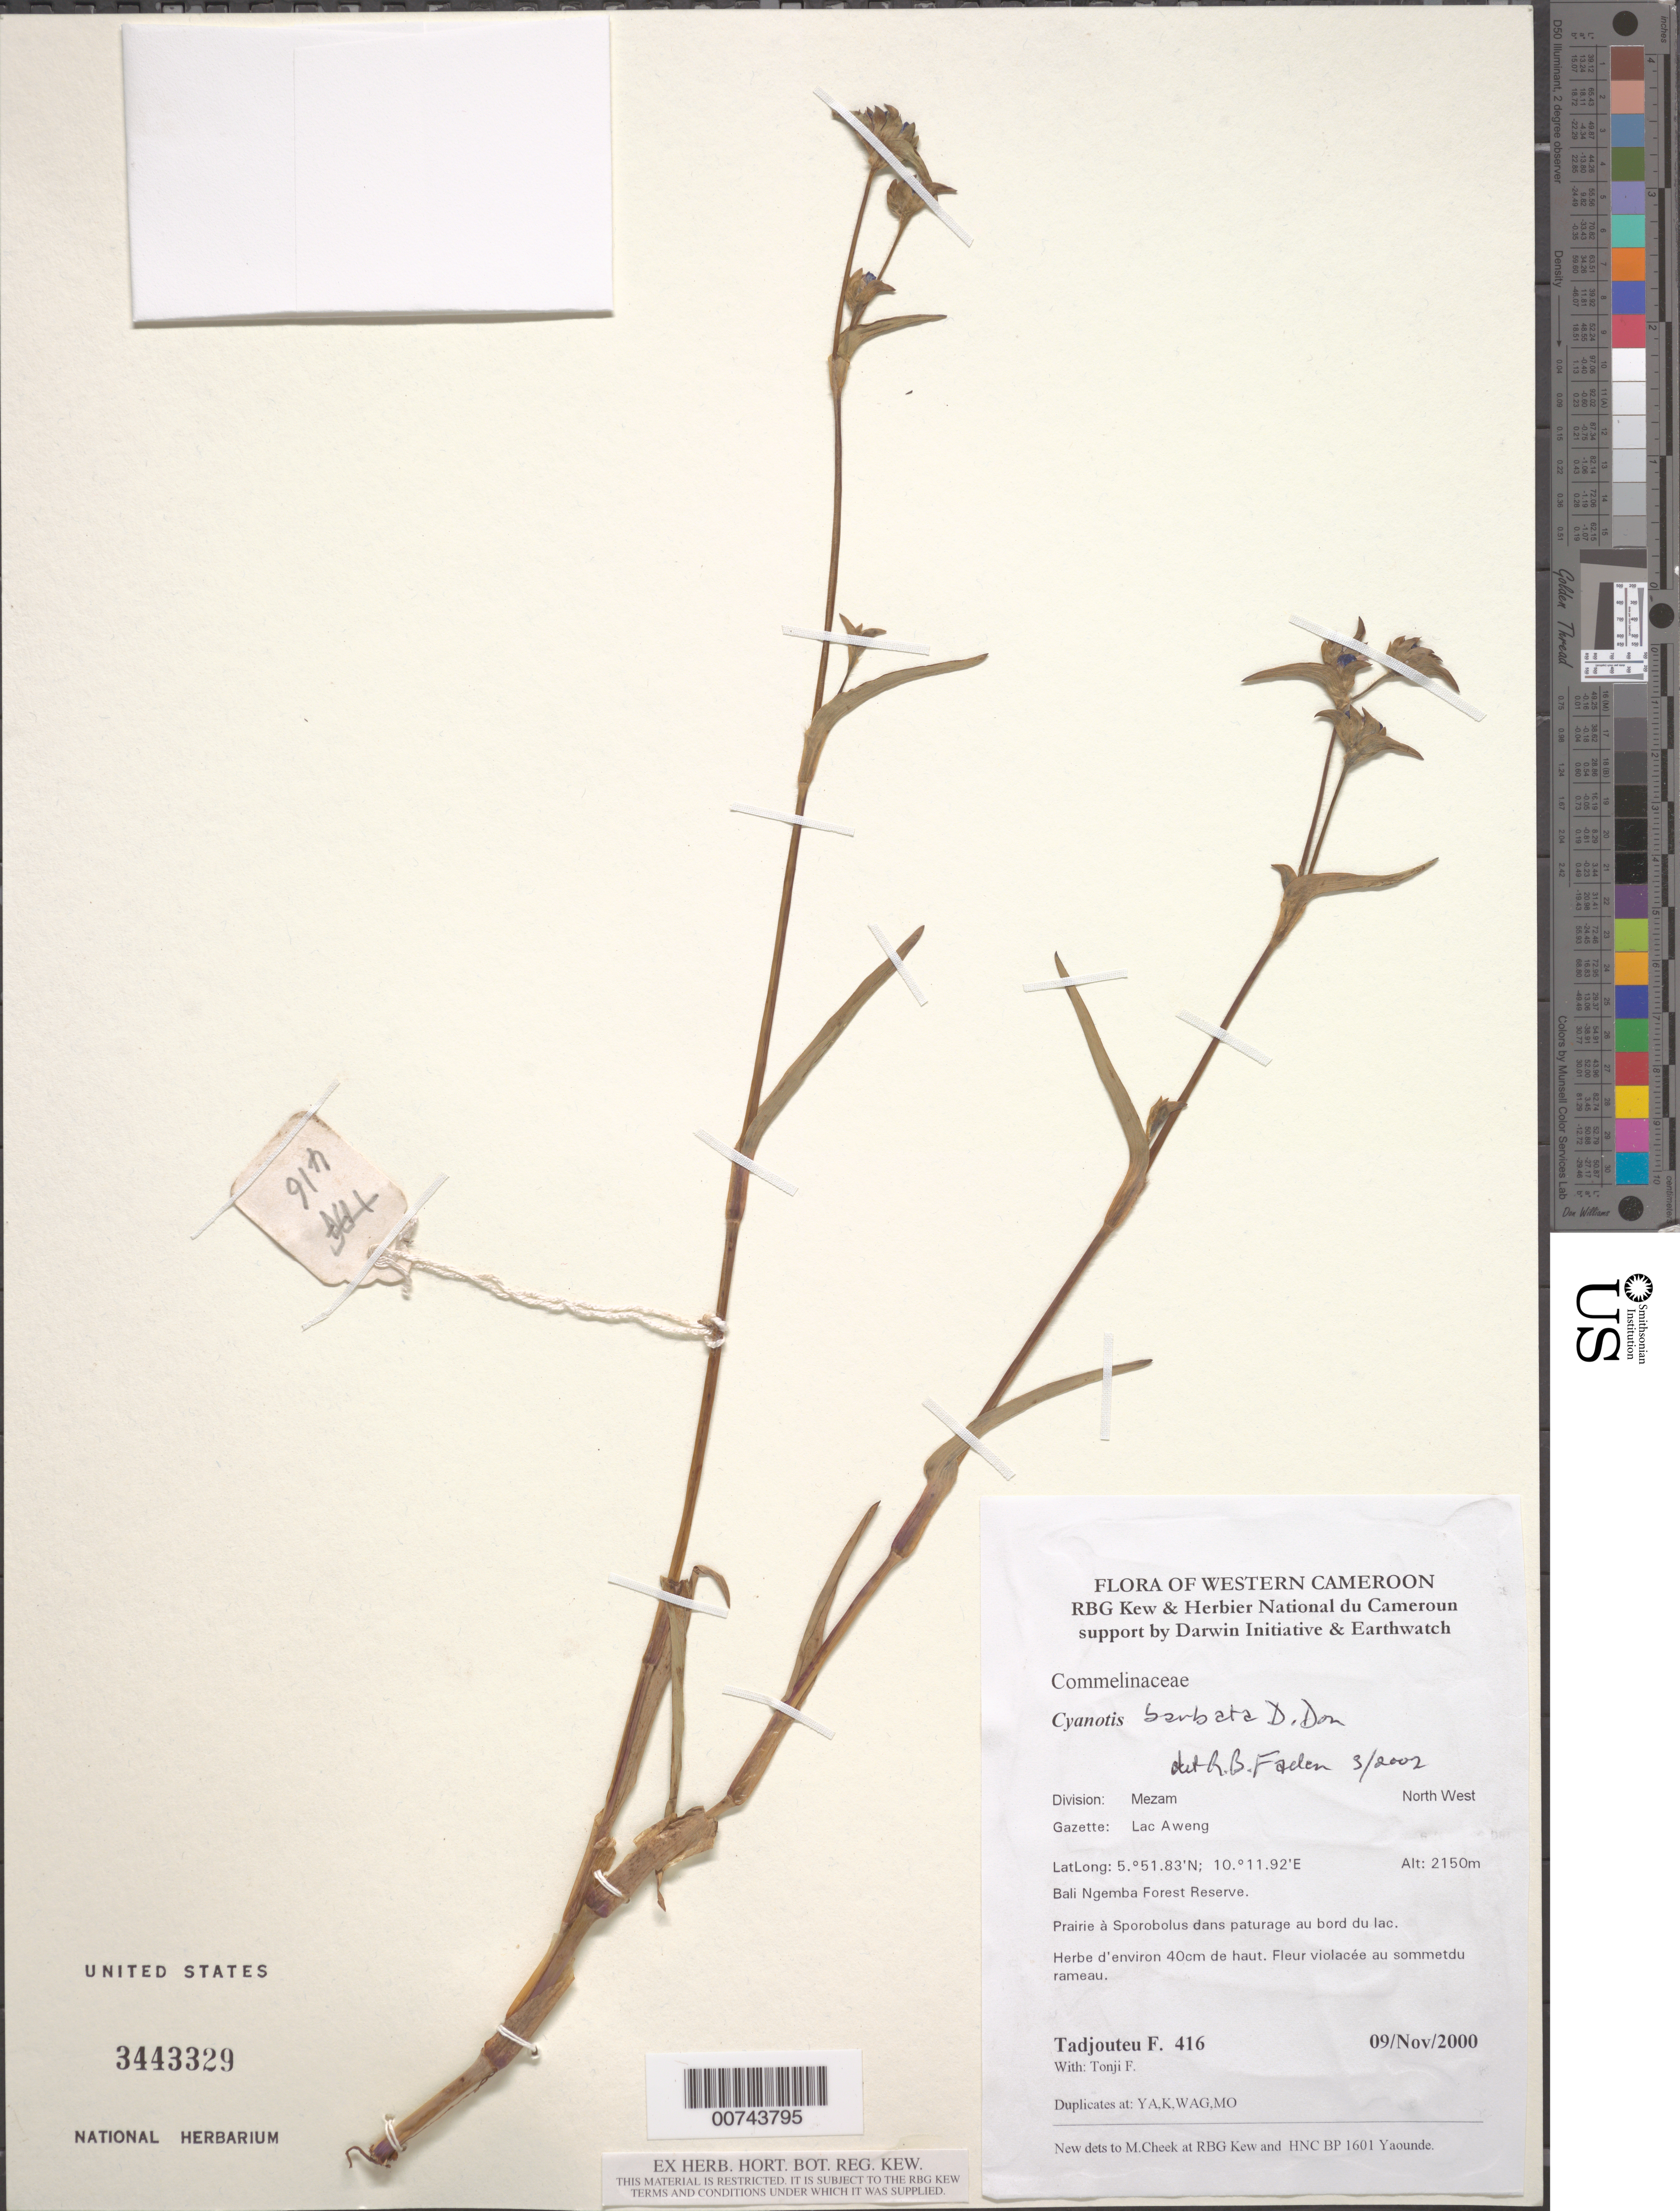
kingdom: Plantae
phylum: Tracheophyta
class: Liliopsida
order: Commelinales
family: Commelinaceae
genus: Cyanotis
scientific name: Cyanotis barbata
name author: D. Don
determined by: Faden, Robert B., (US), Smithsonian Institution - National Museum of Natural History (UNITED STATES)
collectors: F. Tadjouteu & F. Tonji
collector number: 416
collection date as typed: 09 Nov 2000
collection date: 2000-11-09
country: Cameroon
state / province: Nord-ouest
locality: Mezam, Lac Aweng.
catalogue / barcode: US 3443329